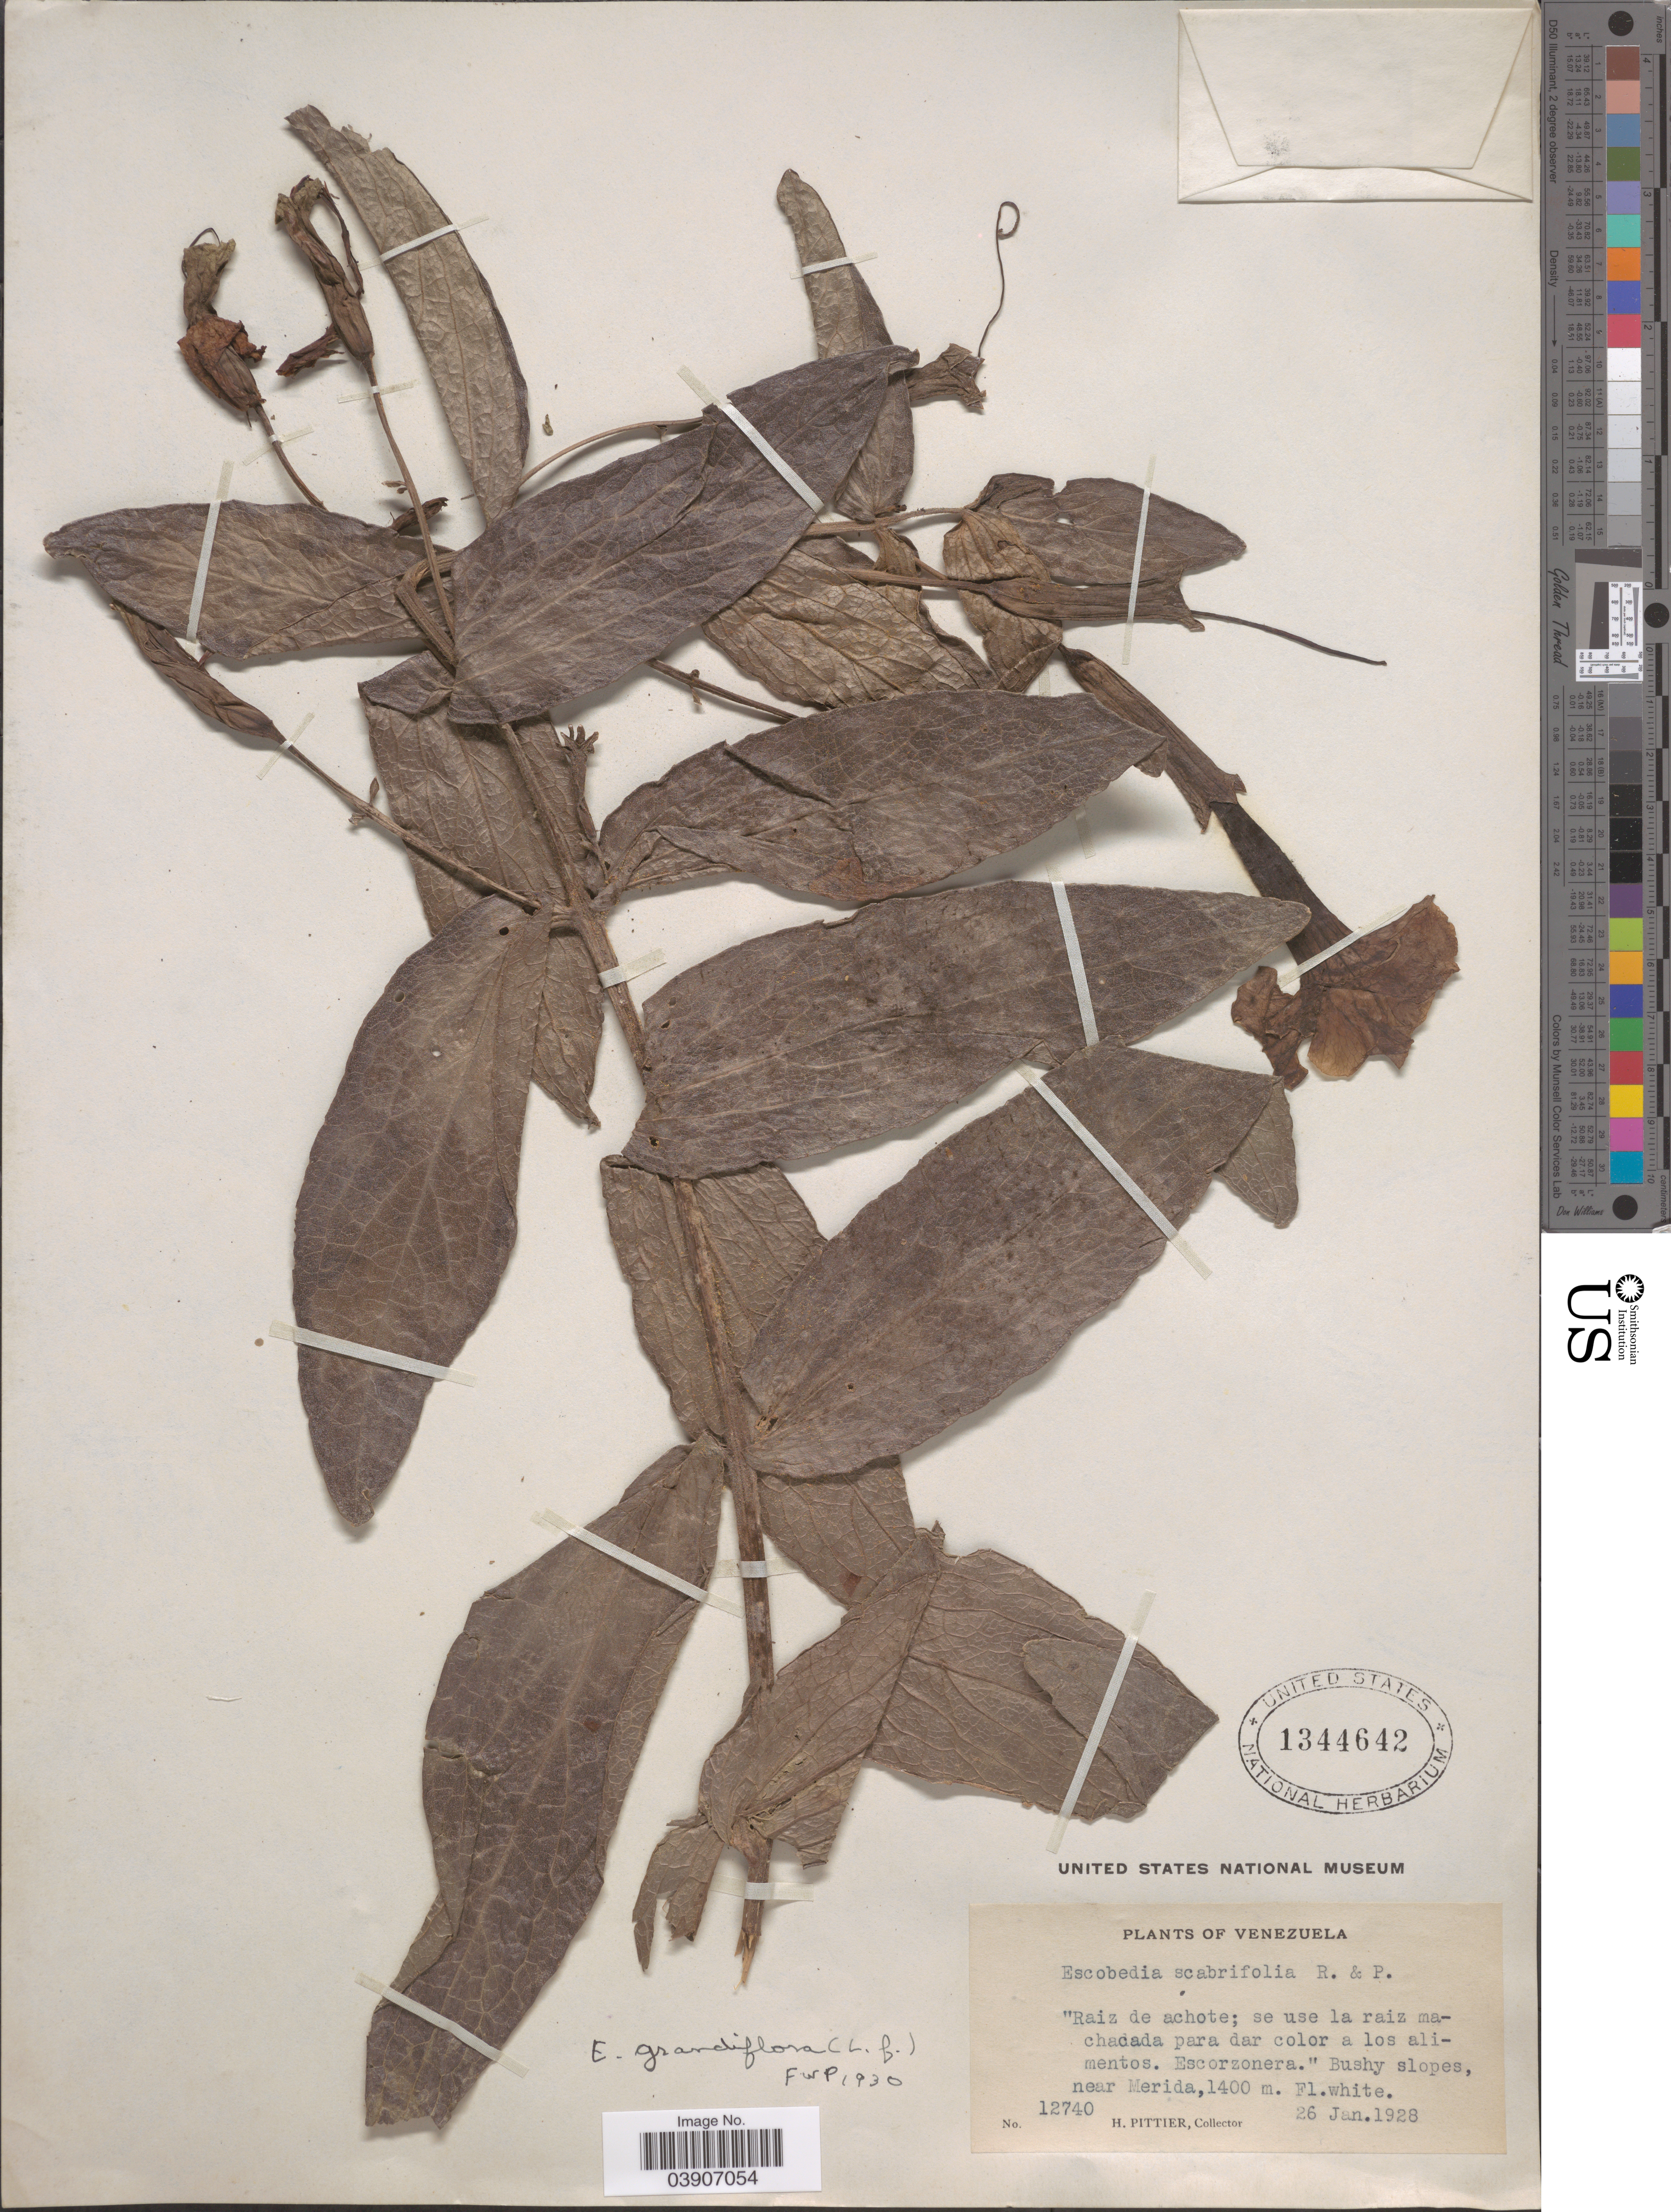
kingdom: Plantae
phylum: Tracheophyta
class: Magnoliopsida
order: Lamiales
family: Orobanchaceae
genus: Escobedia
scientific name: Escobedia grandiflora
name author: (L. f.) Kuntze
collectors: H. F. Pittier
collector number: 12740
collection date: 1928-01-26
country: Venezuela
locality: Near Merida.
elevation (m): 1400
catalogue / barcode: US 1344642